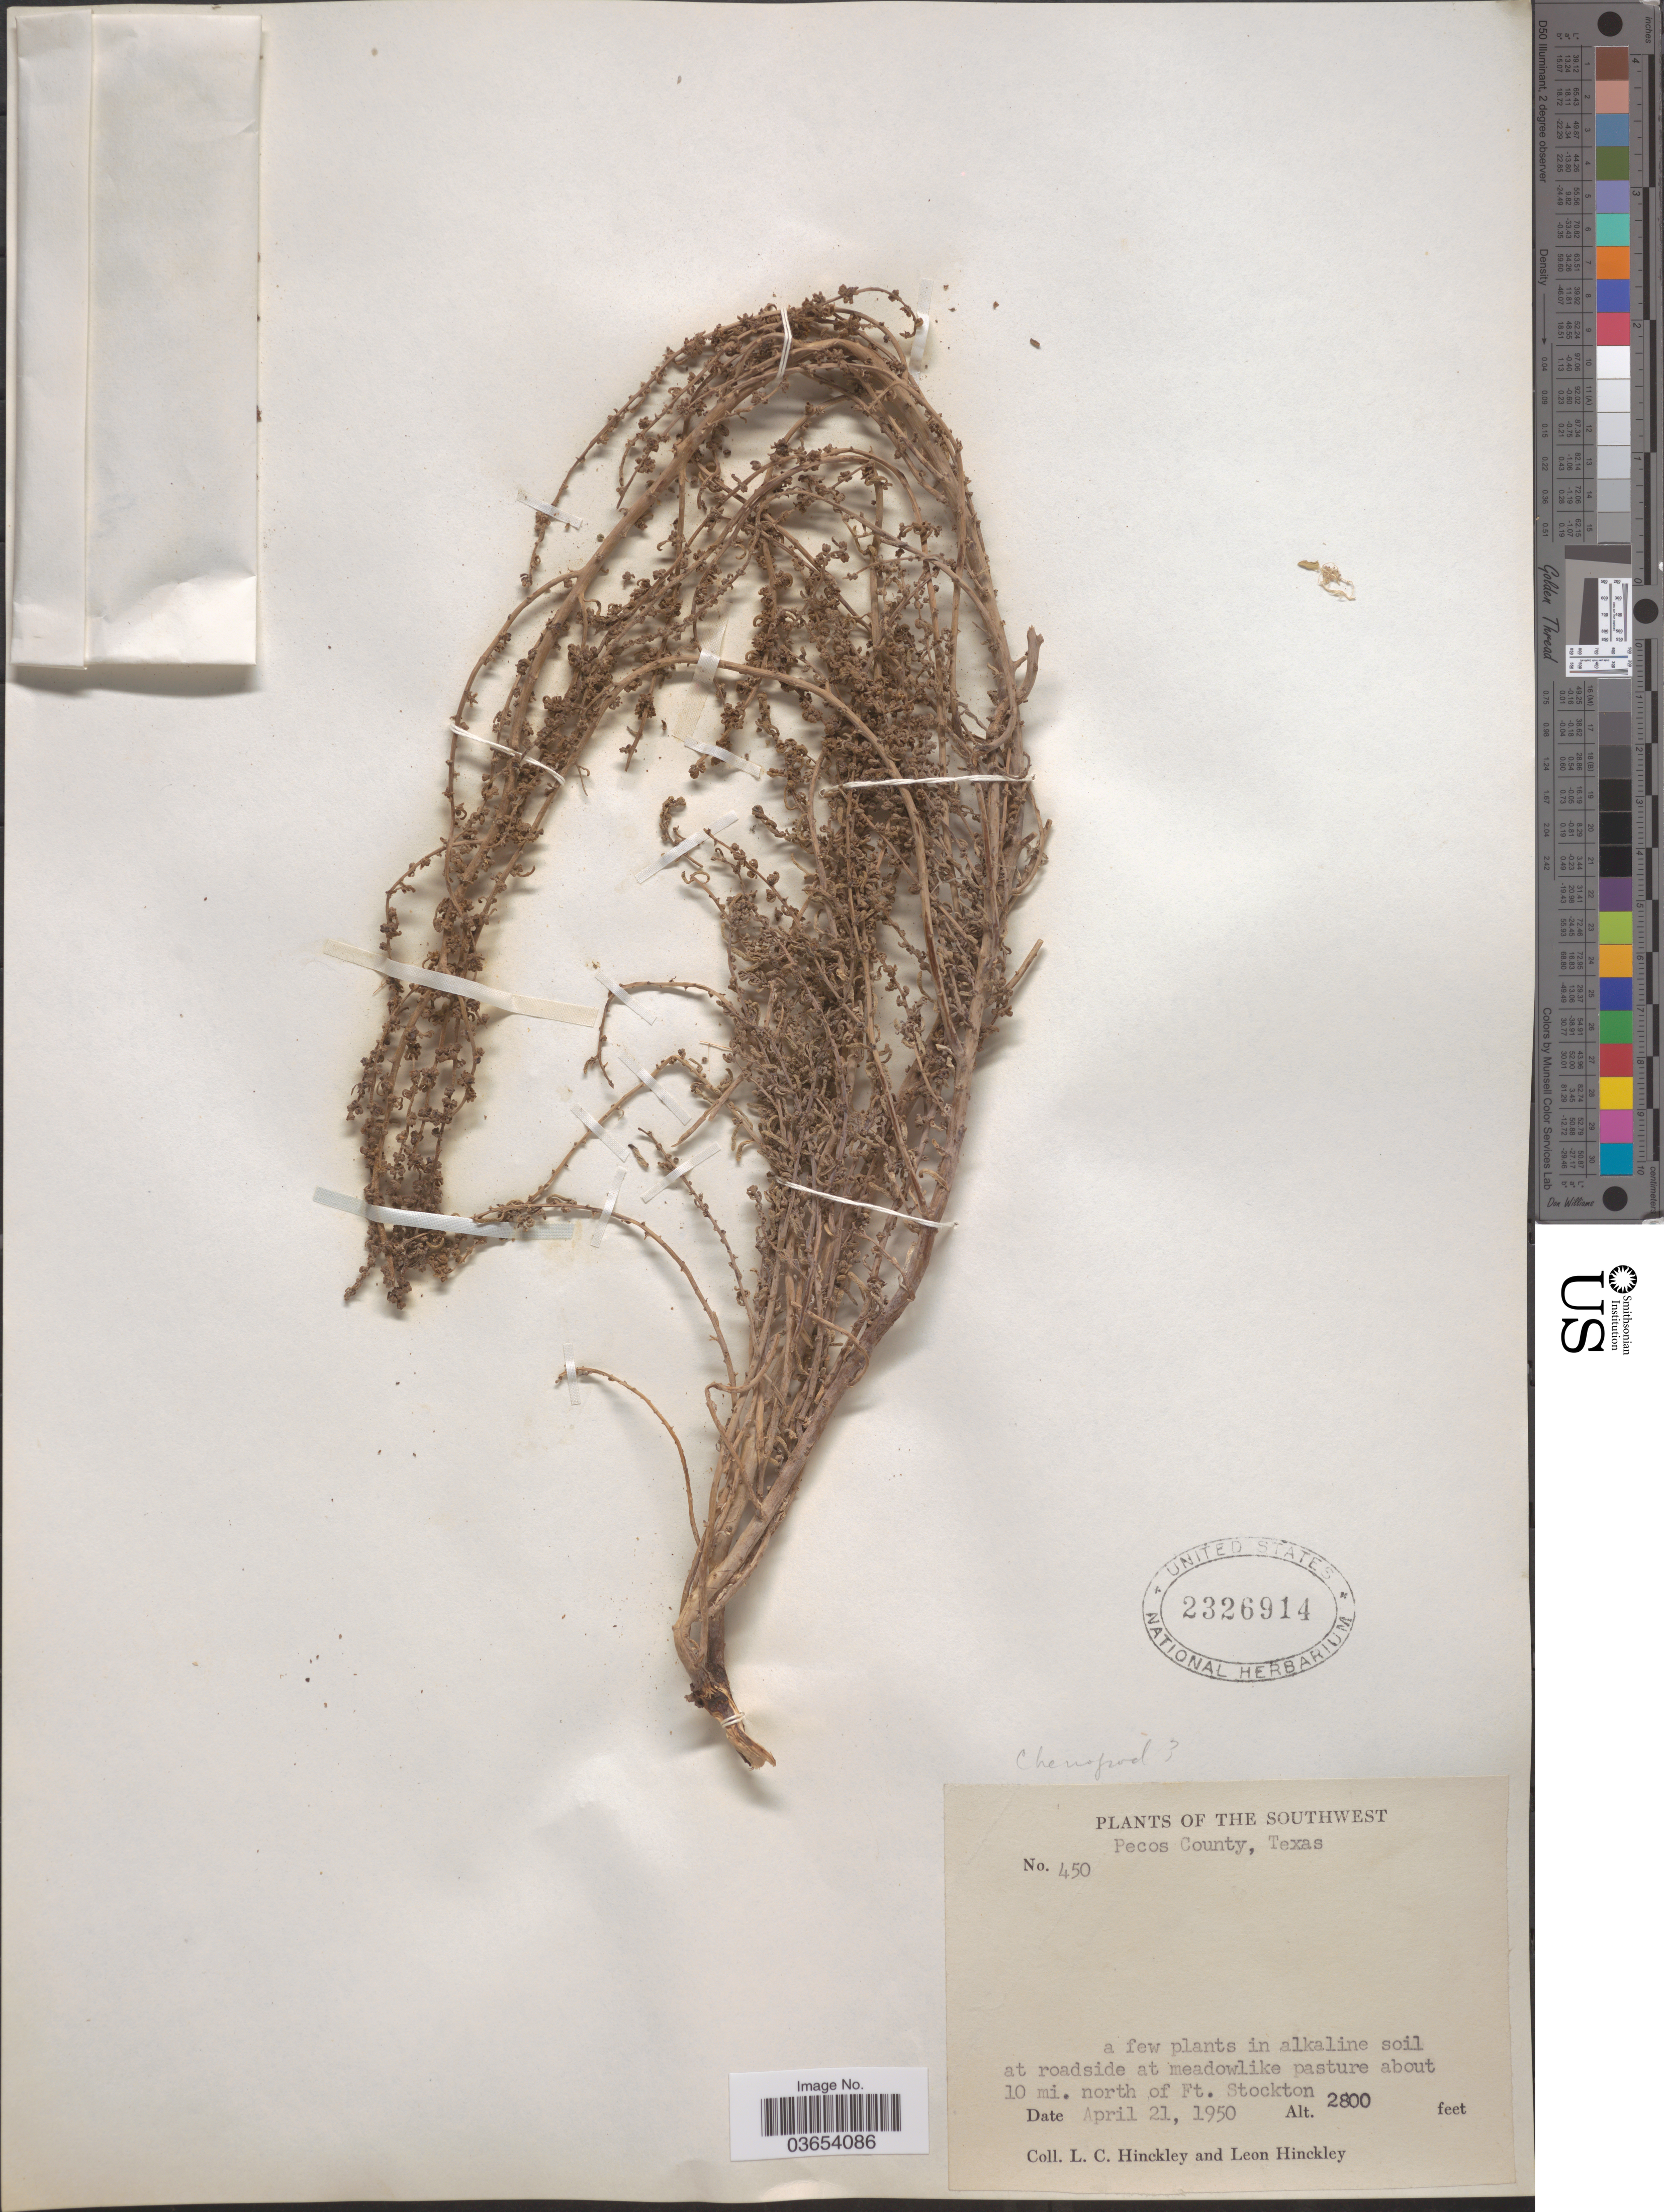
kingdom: Plantae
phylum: Tracheophyta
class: Magnoliopsida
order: Caryophyllales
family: Amaranthaceae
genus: Chenopodium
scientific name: Chenopodium sp.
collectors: L. Hinckley & L. Hinckley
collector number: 450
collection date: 1950-04-21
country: United States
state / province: Texas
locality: Southwest. Pecos County. About 10 mi. north of Ft. Stockton.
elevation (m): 853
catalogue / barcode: US 2326914